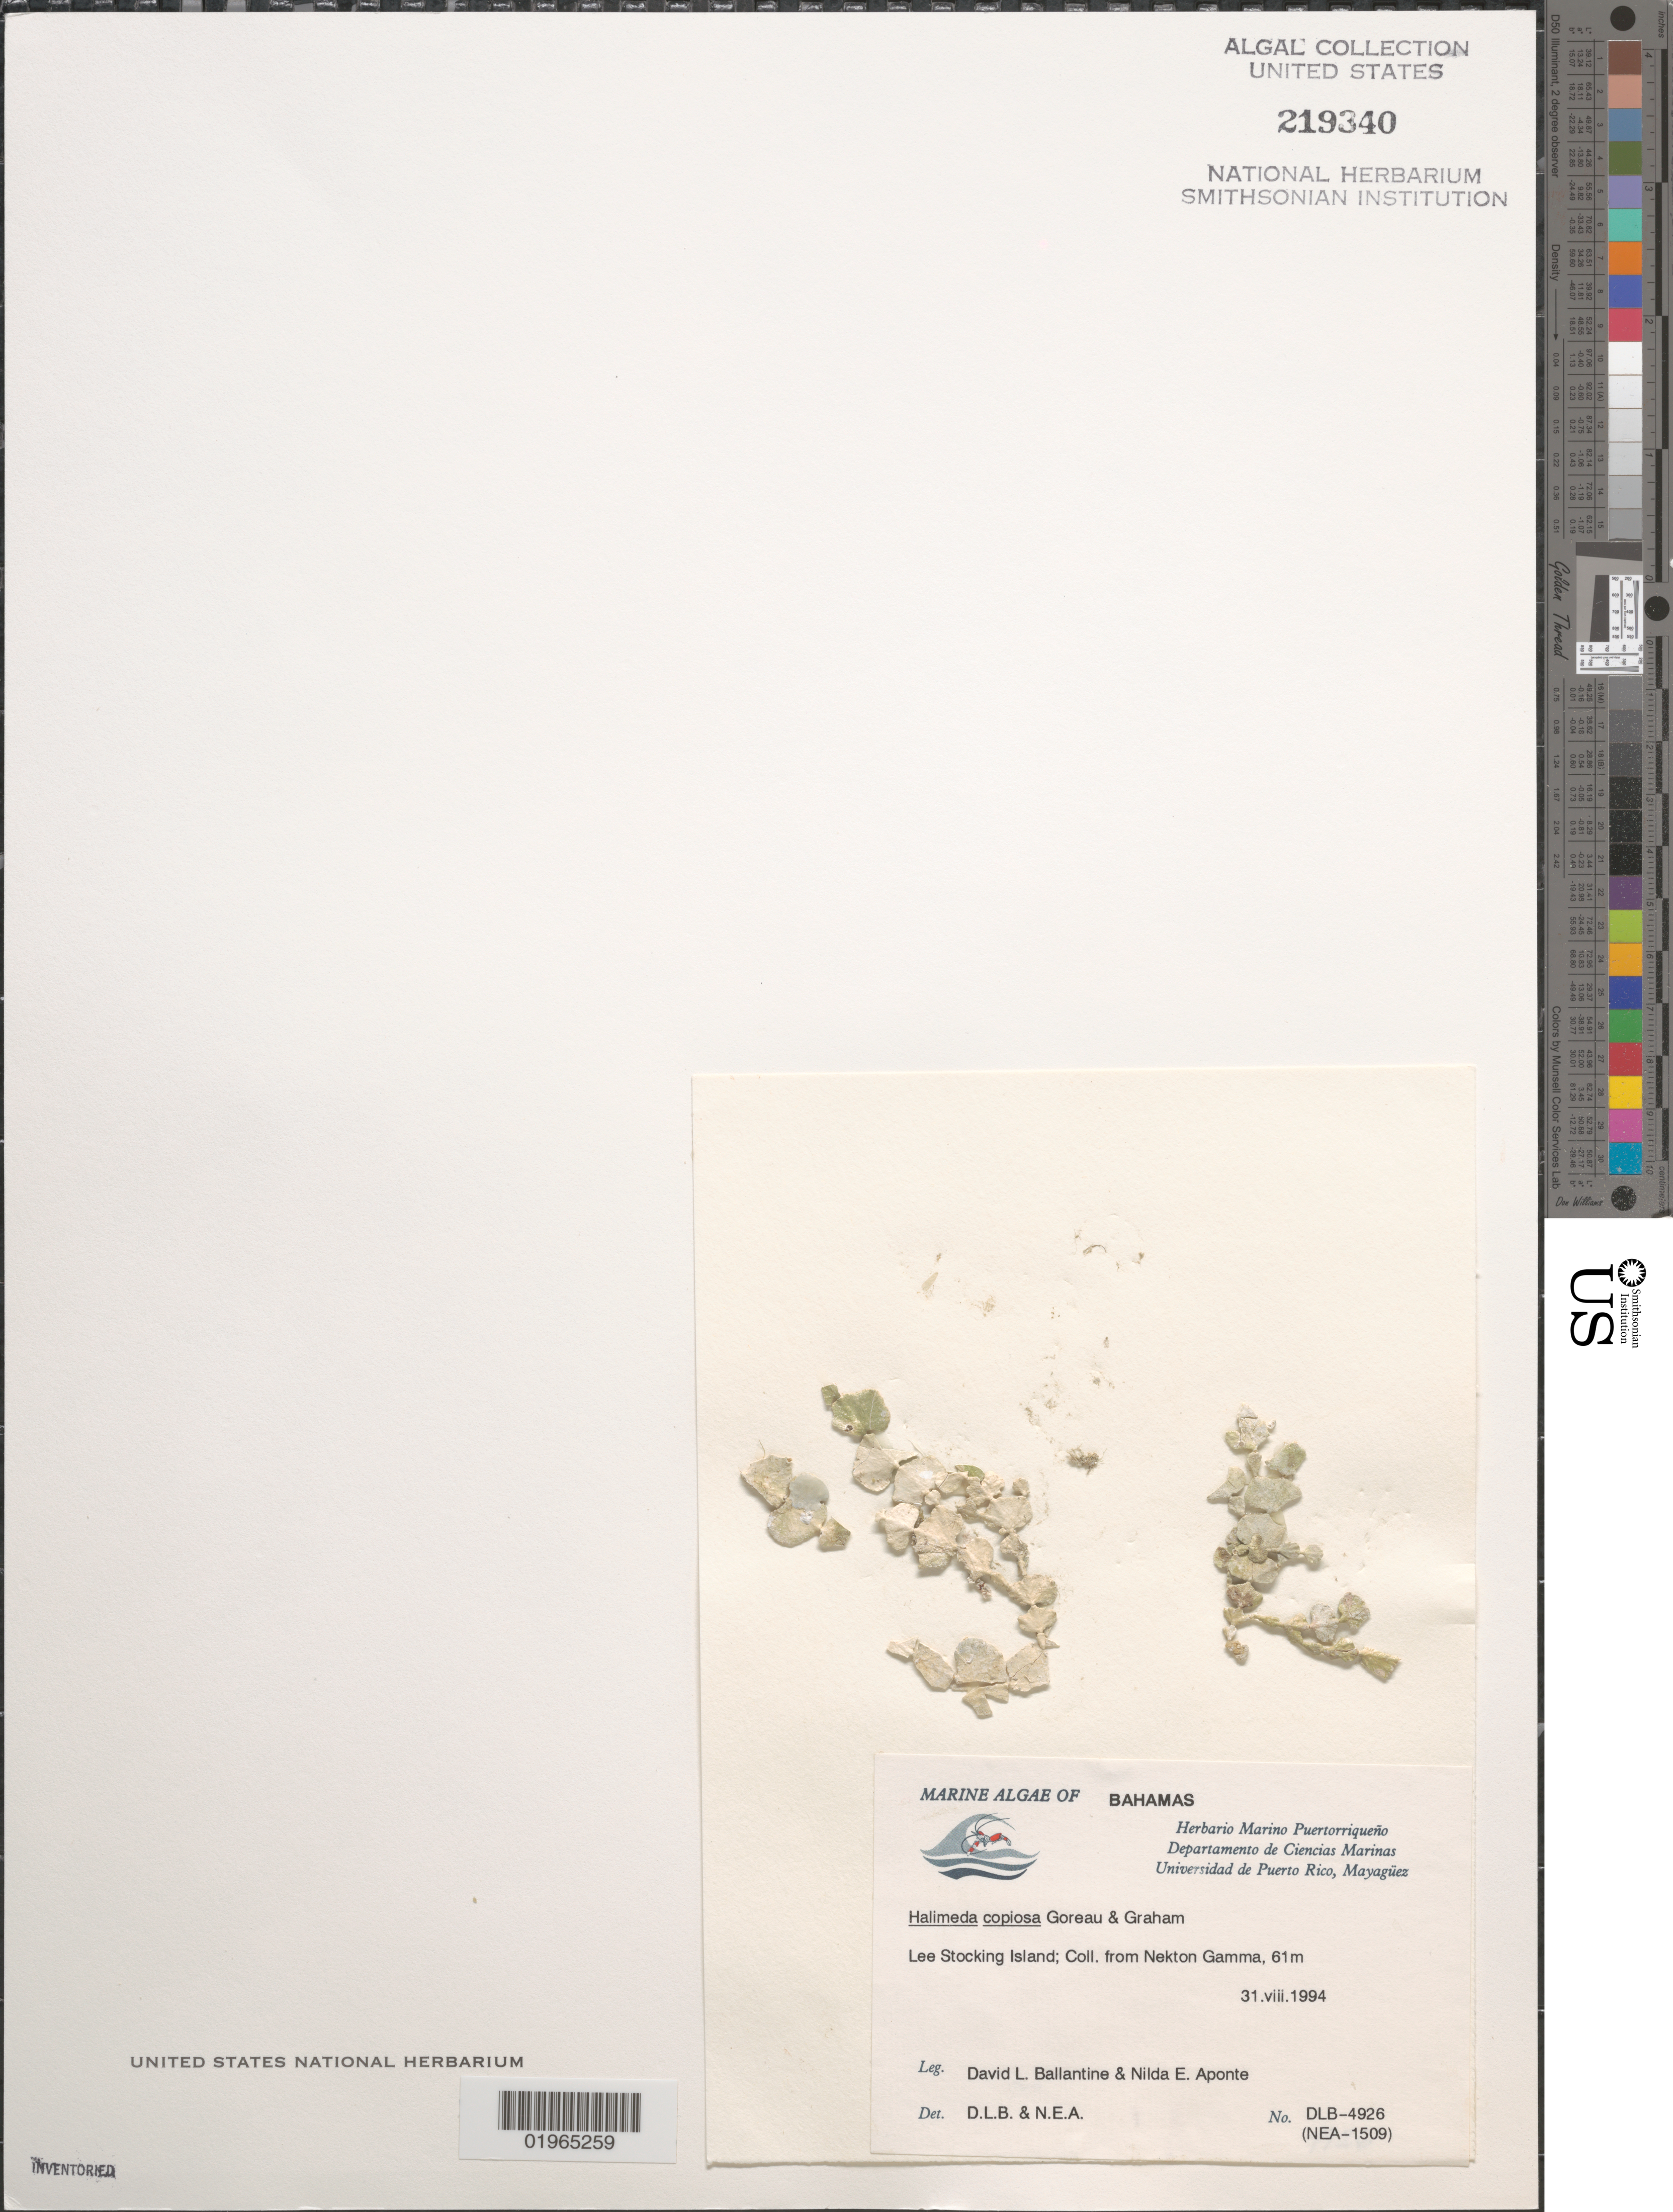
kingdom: Plantae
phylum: Chlorophyta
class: Ulvophyceae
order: Bryopsidales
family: Halimedaceae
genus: Halimeda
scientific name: Halimeda copiosa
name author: Goreau & E.A. Graham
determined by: Ballantine, D. L.; Aponte, N. E.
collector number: DLB 4926, NEA 1509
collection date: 1994-08-31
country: Bahamas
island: Lee Stocking Island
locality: Nerkton Gamma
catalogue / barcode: US 219340